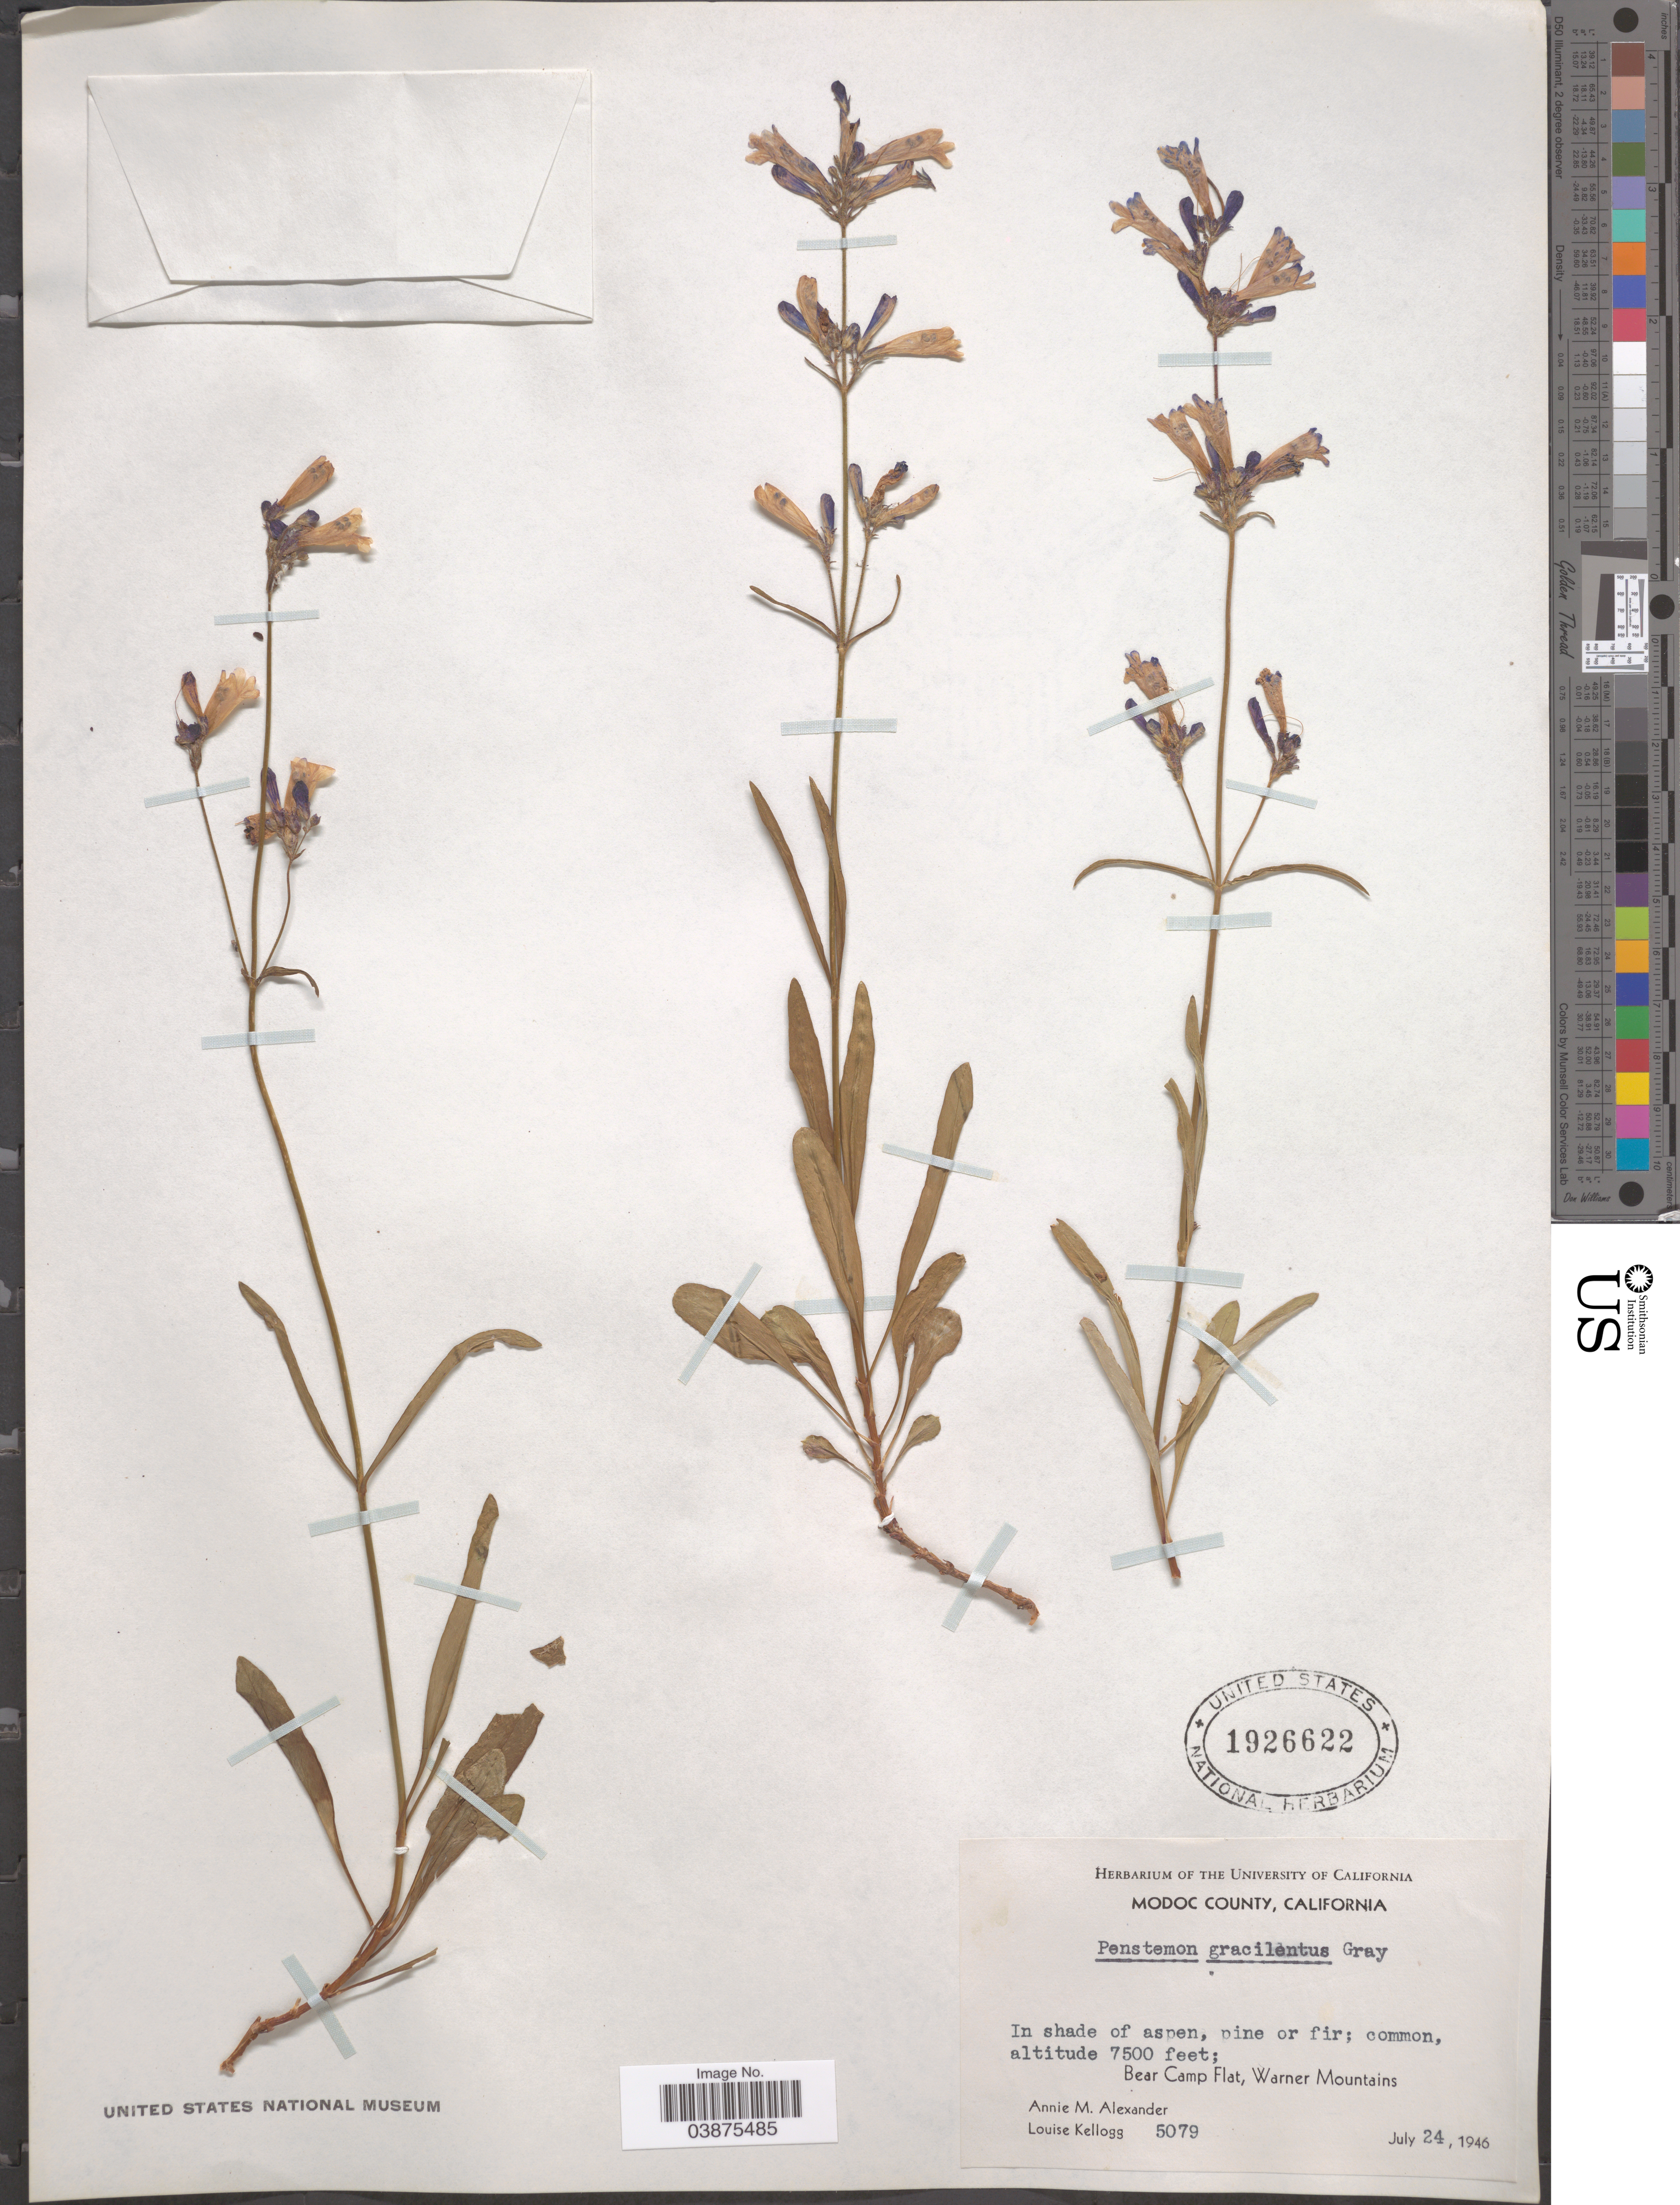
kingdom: Plantae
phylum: Tracheophyta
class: Magnoliopsida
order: Lamiales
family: Plantaginaceae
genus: Penstemon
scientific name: Penstemon gracilentus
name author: A. Gray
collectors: A. M. Alexander & L. Kellogg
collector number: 5079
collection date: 1946-07-24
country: United States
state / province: California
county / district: Modoc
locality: Modoc County. Bear Camp Flat, Warner Mountains.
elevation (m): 2286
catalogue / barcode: US 1926622